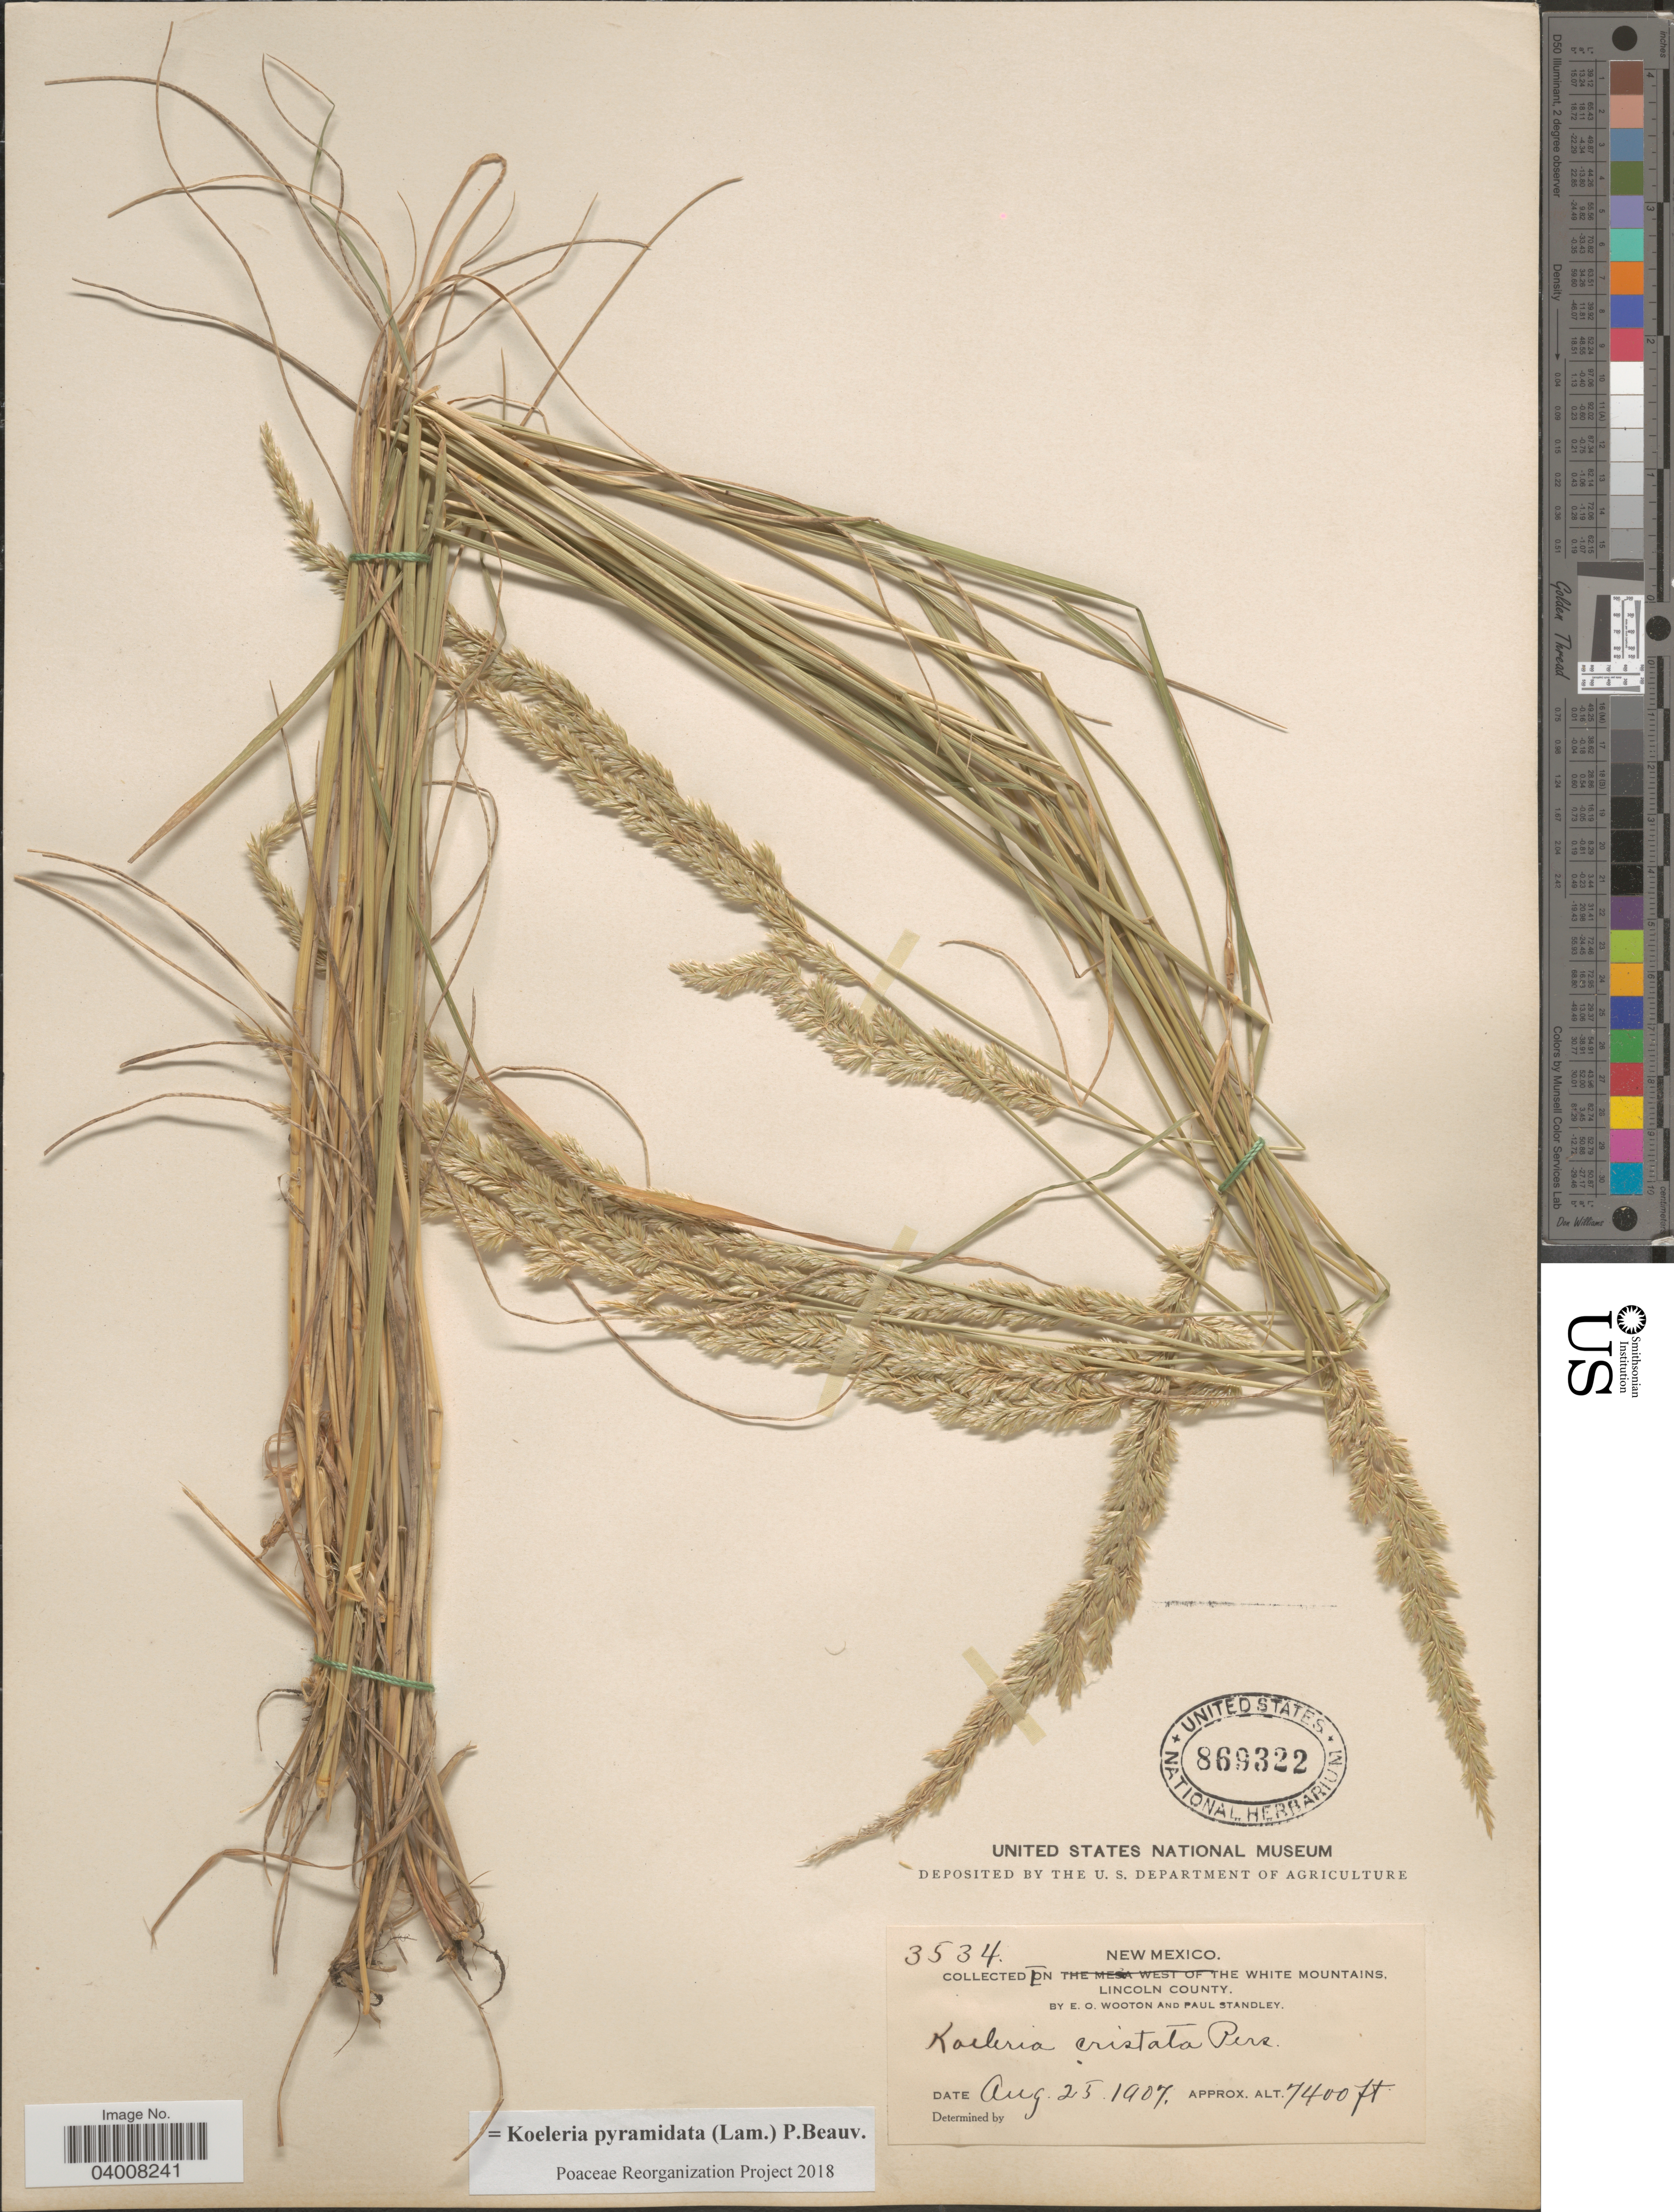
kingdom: Plantae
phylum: Tracheophyta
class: Liliopsida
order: Poales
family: Poaceae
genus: Koeleria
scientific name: Koeleria pyramidata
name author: (Lam.) P. Beauv.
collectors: E. O. Wooton & P. C. Standley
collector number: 3534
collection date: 1907-08-25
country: United States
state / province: New Mexico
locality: In the White Mountains, Lincoln County.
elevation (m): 2256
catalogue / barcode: US 869322